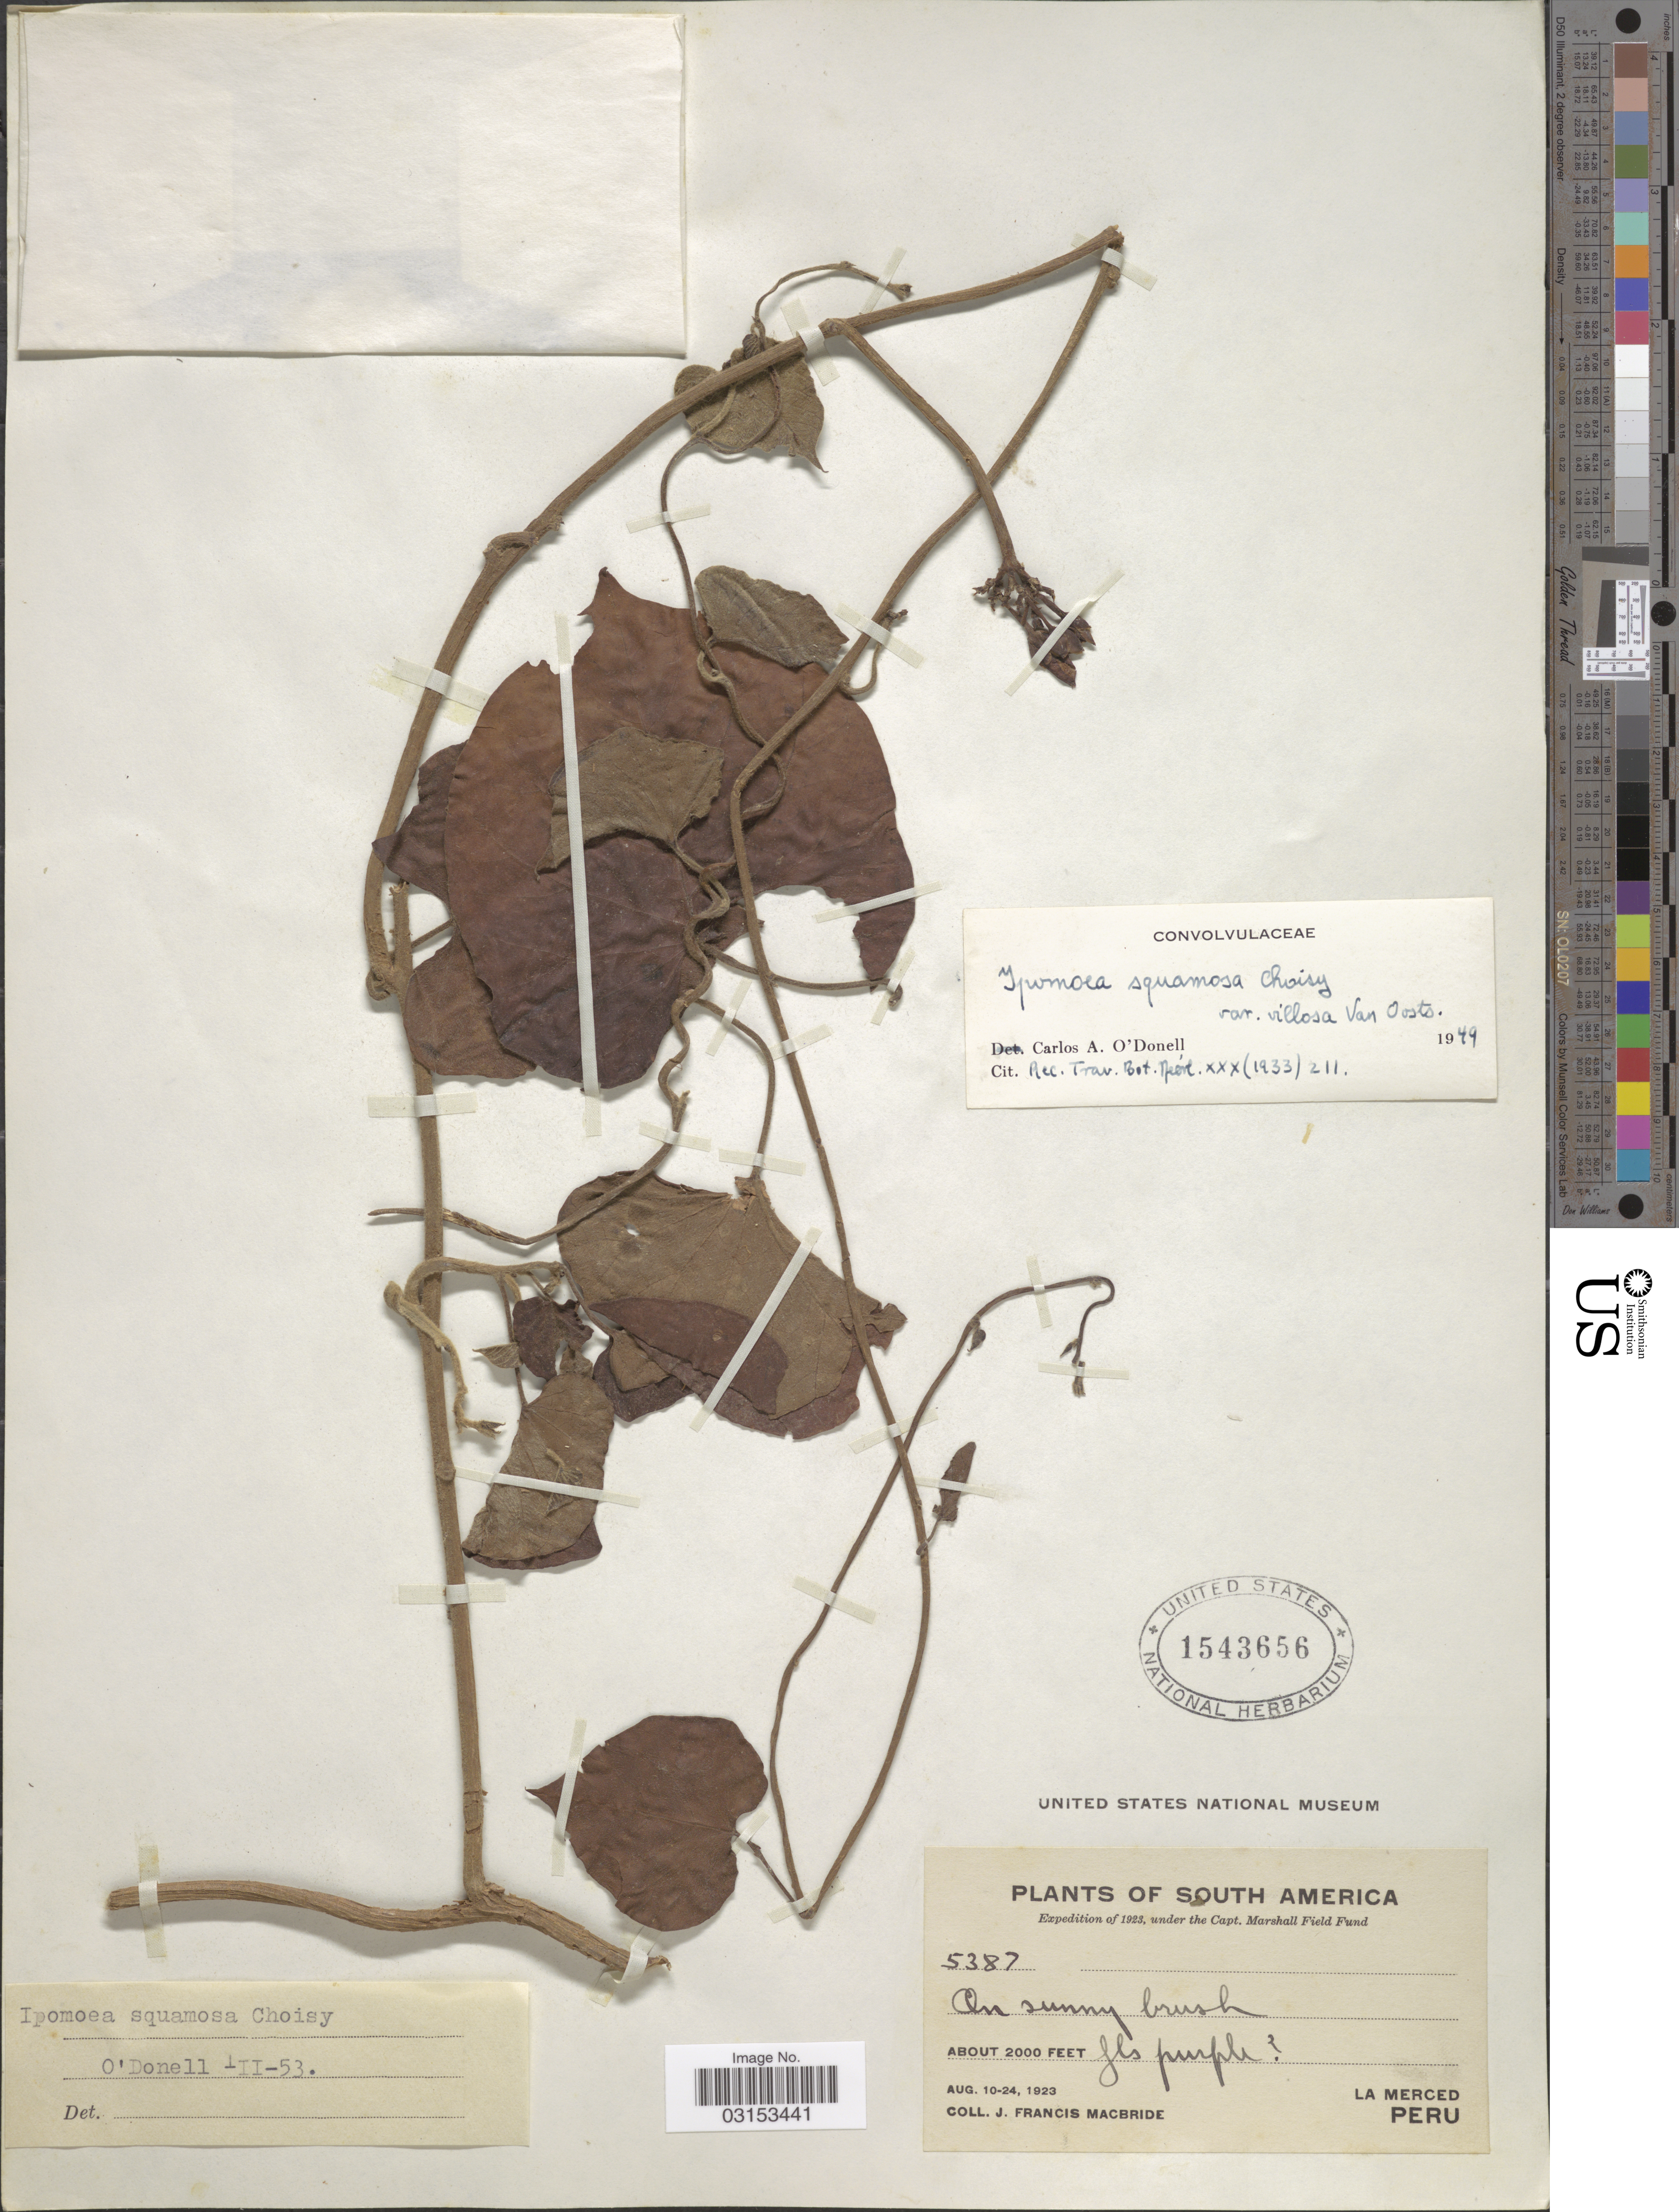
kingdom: Plantae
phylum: Tracheophyta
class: Magnoliopsida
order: Solanales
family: Convolvulaceae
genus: Ipomoea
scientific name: Ipomoea squamosa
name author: Choisy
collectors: J. F. Macbride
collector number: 5387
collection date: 1923-08-10/1923-08-24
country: Peru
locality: La Merced.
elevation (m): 610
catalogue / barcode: US 1543656